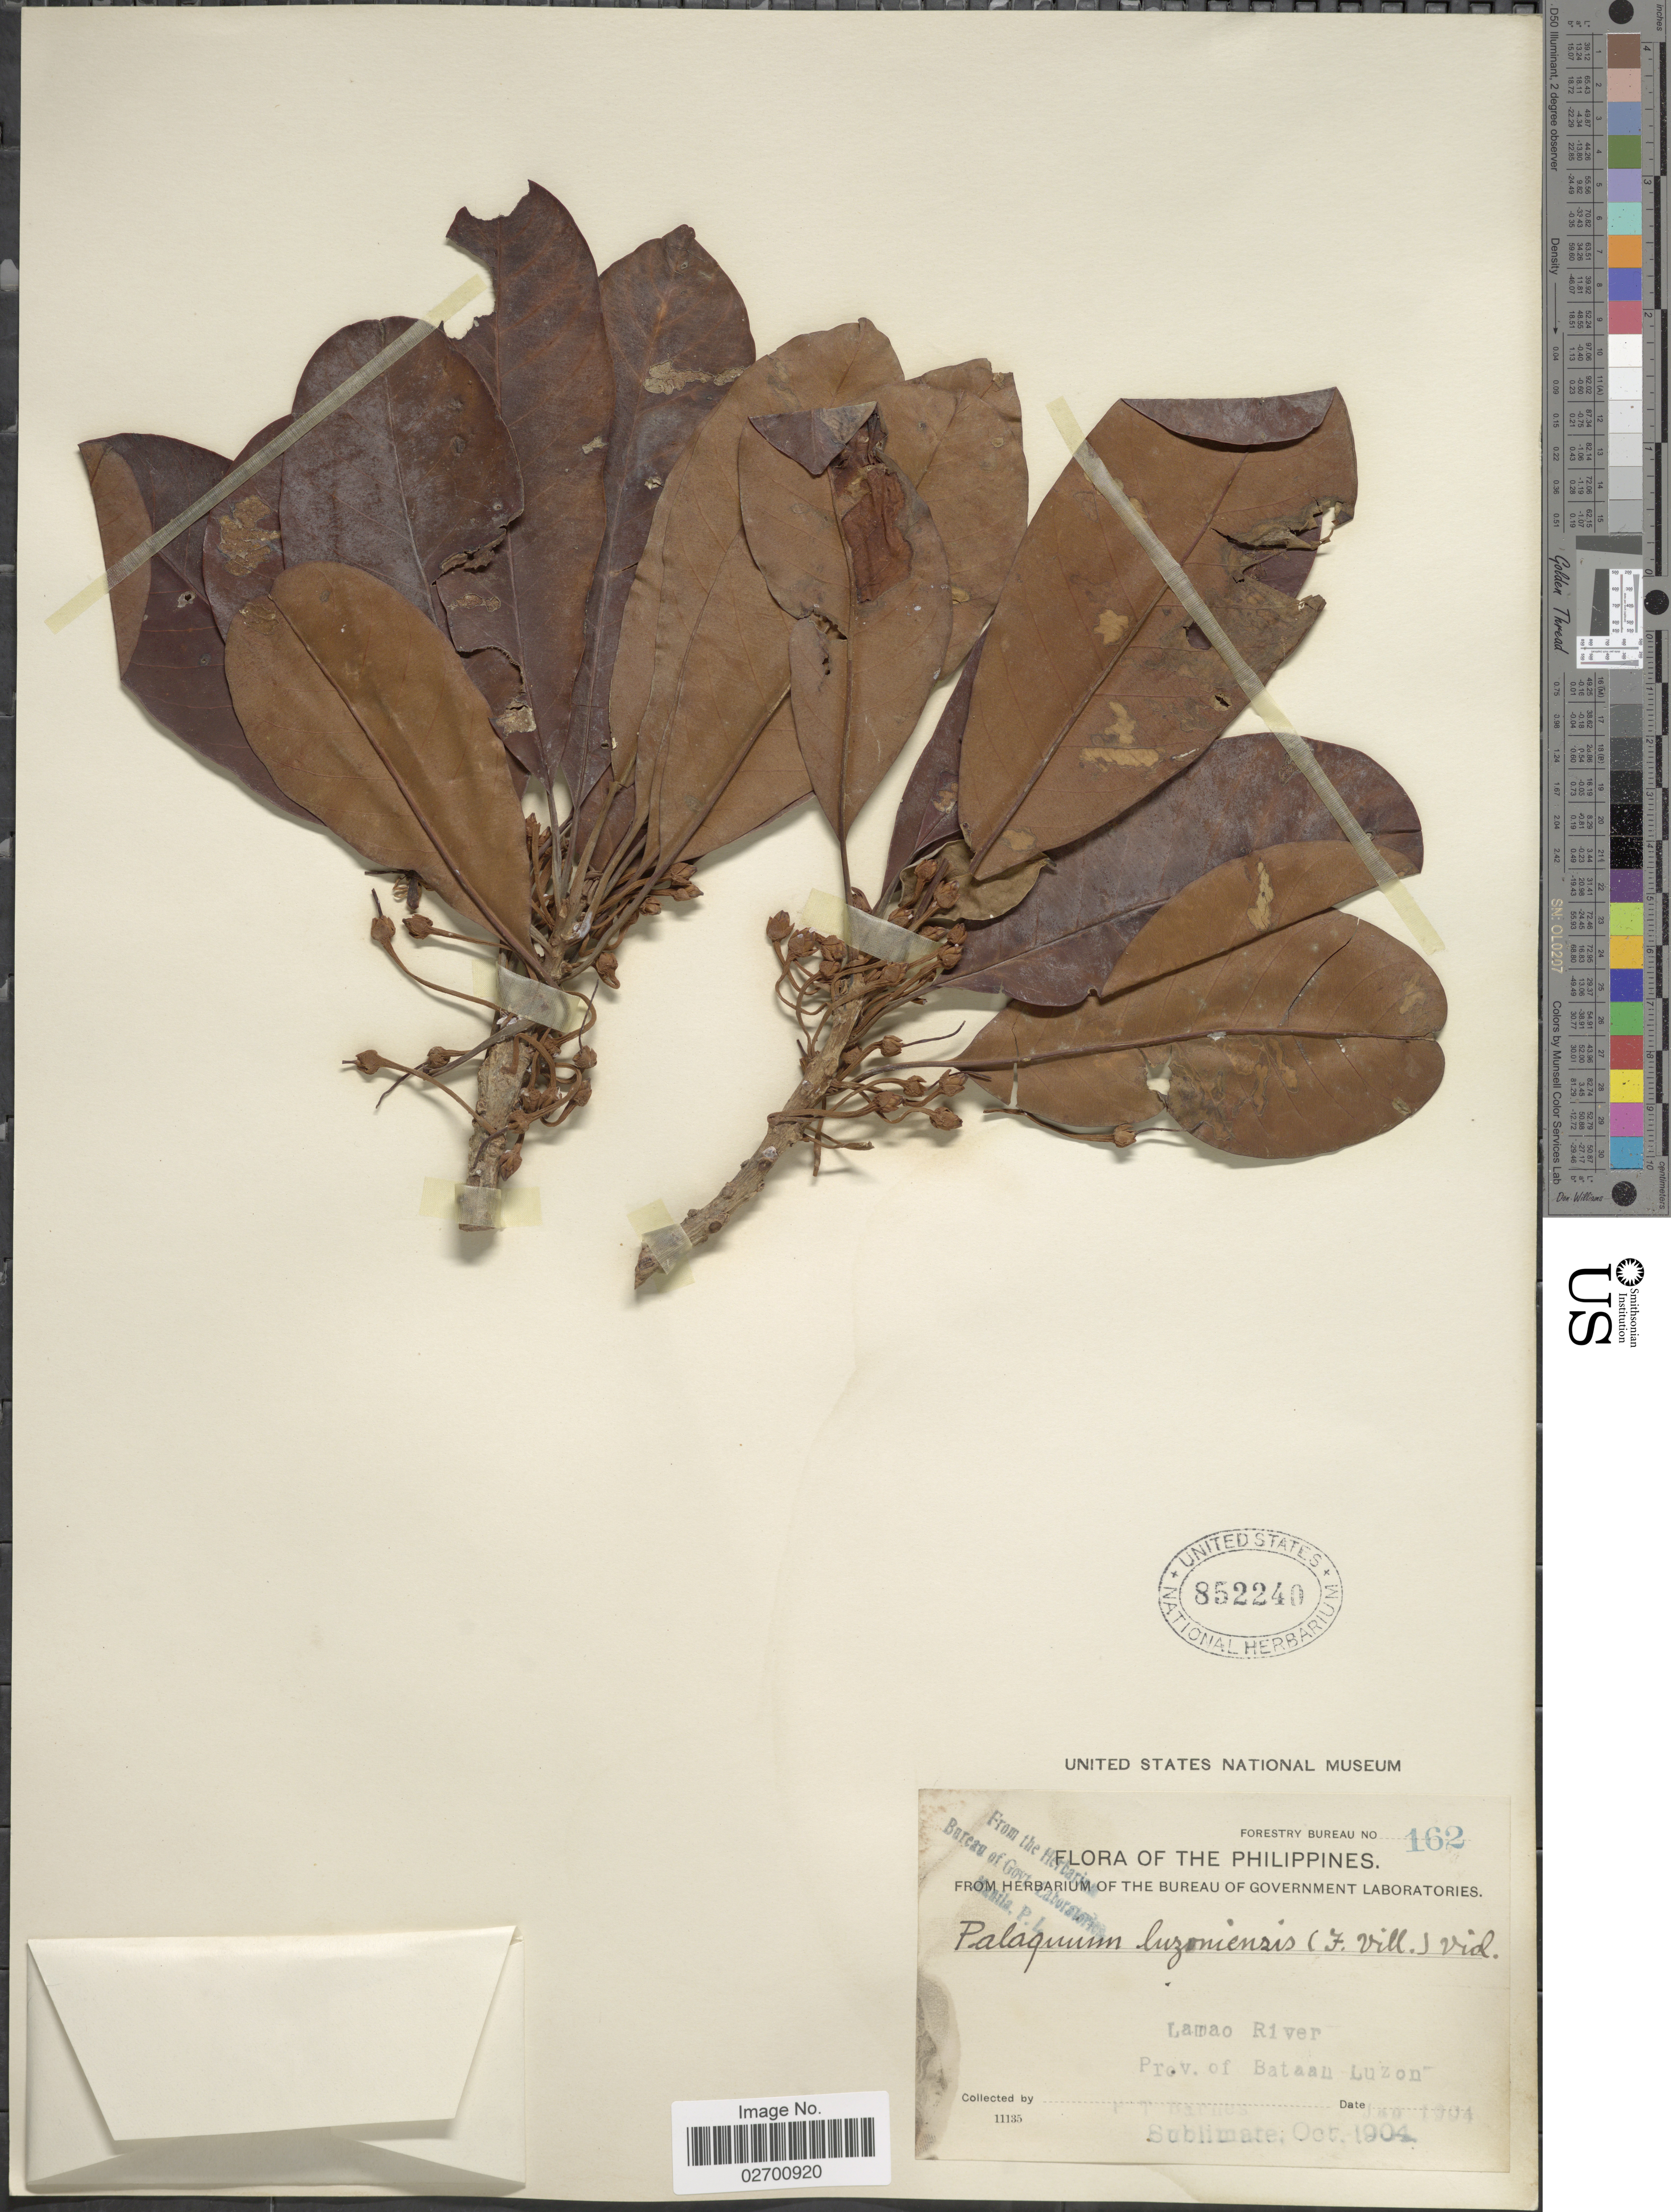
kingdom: Plantae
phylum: Tracheophyta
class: Magnoliopsida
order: Ericales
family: Sapotaceae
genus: Palaquium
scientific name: Palaquium luzoniense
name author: (Fern.-Vill.) S. Vidal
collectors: P. Barnes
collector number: Forestry Bureau 162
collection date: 1904-01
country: Philippines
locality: Lamao River, Prov. of Bataan, Luzon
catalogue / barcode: US 852240